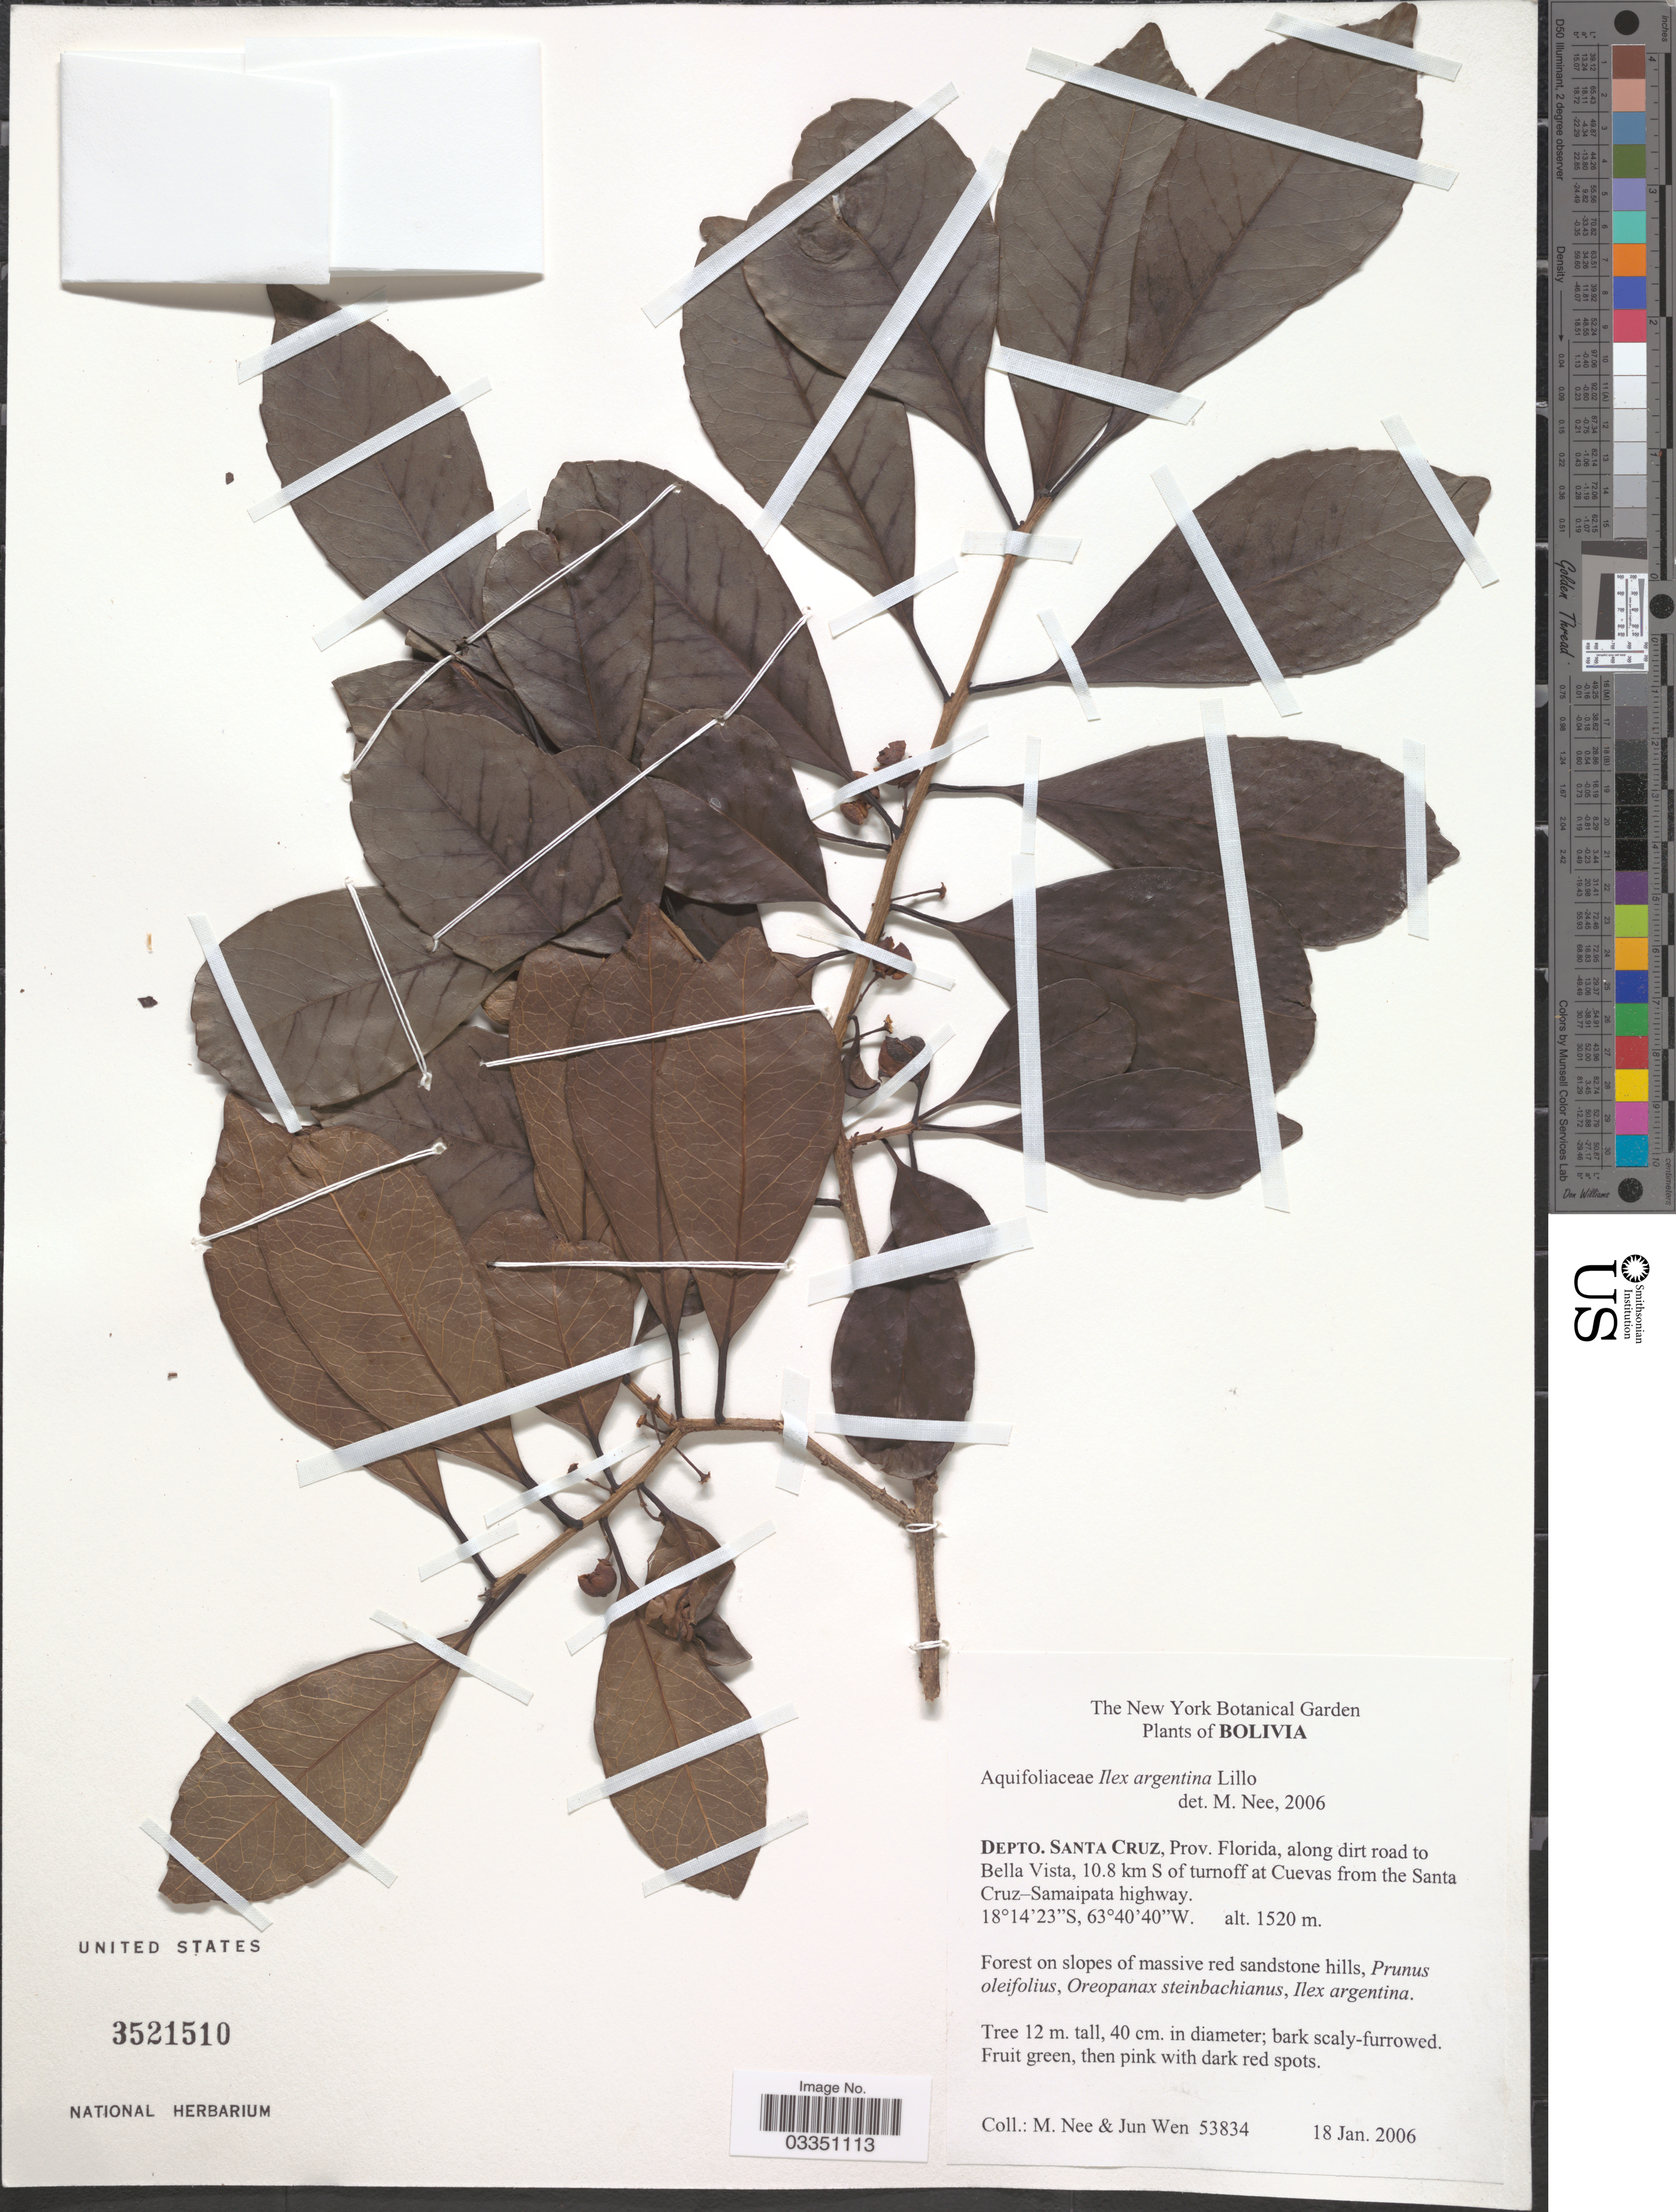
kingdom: Plantae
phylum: Tracheophyta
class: Magnoliopsida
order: Aquifoliales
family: Aquifoliaceae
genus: Ilex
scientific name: Ilex argentina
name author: Lillo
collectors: M. Nee & J. Wen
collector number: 53834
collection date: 2006-01-18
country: Bolivia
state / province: Santa Cruz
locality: Prov. Florida, along dirt road to Bella Vista, 10.8 km S of turnoff at Cuevas from the Santa Cruz-Samaipata highway.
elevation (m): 1520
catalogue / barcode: US 3521510